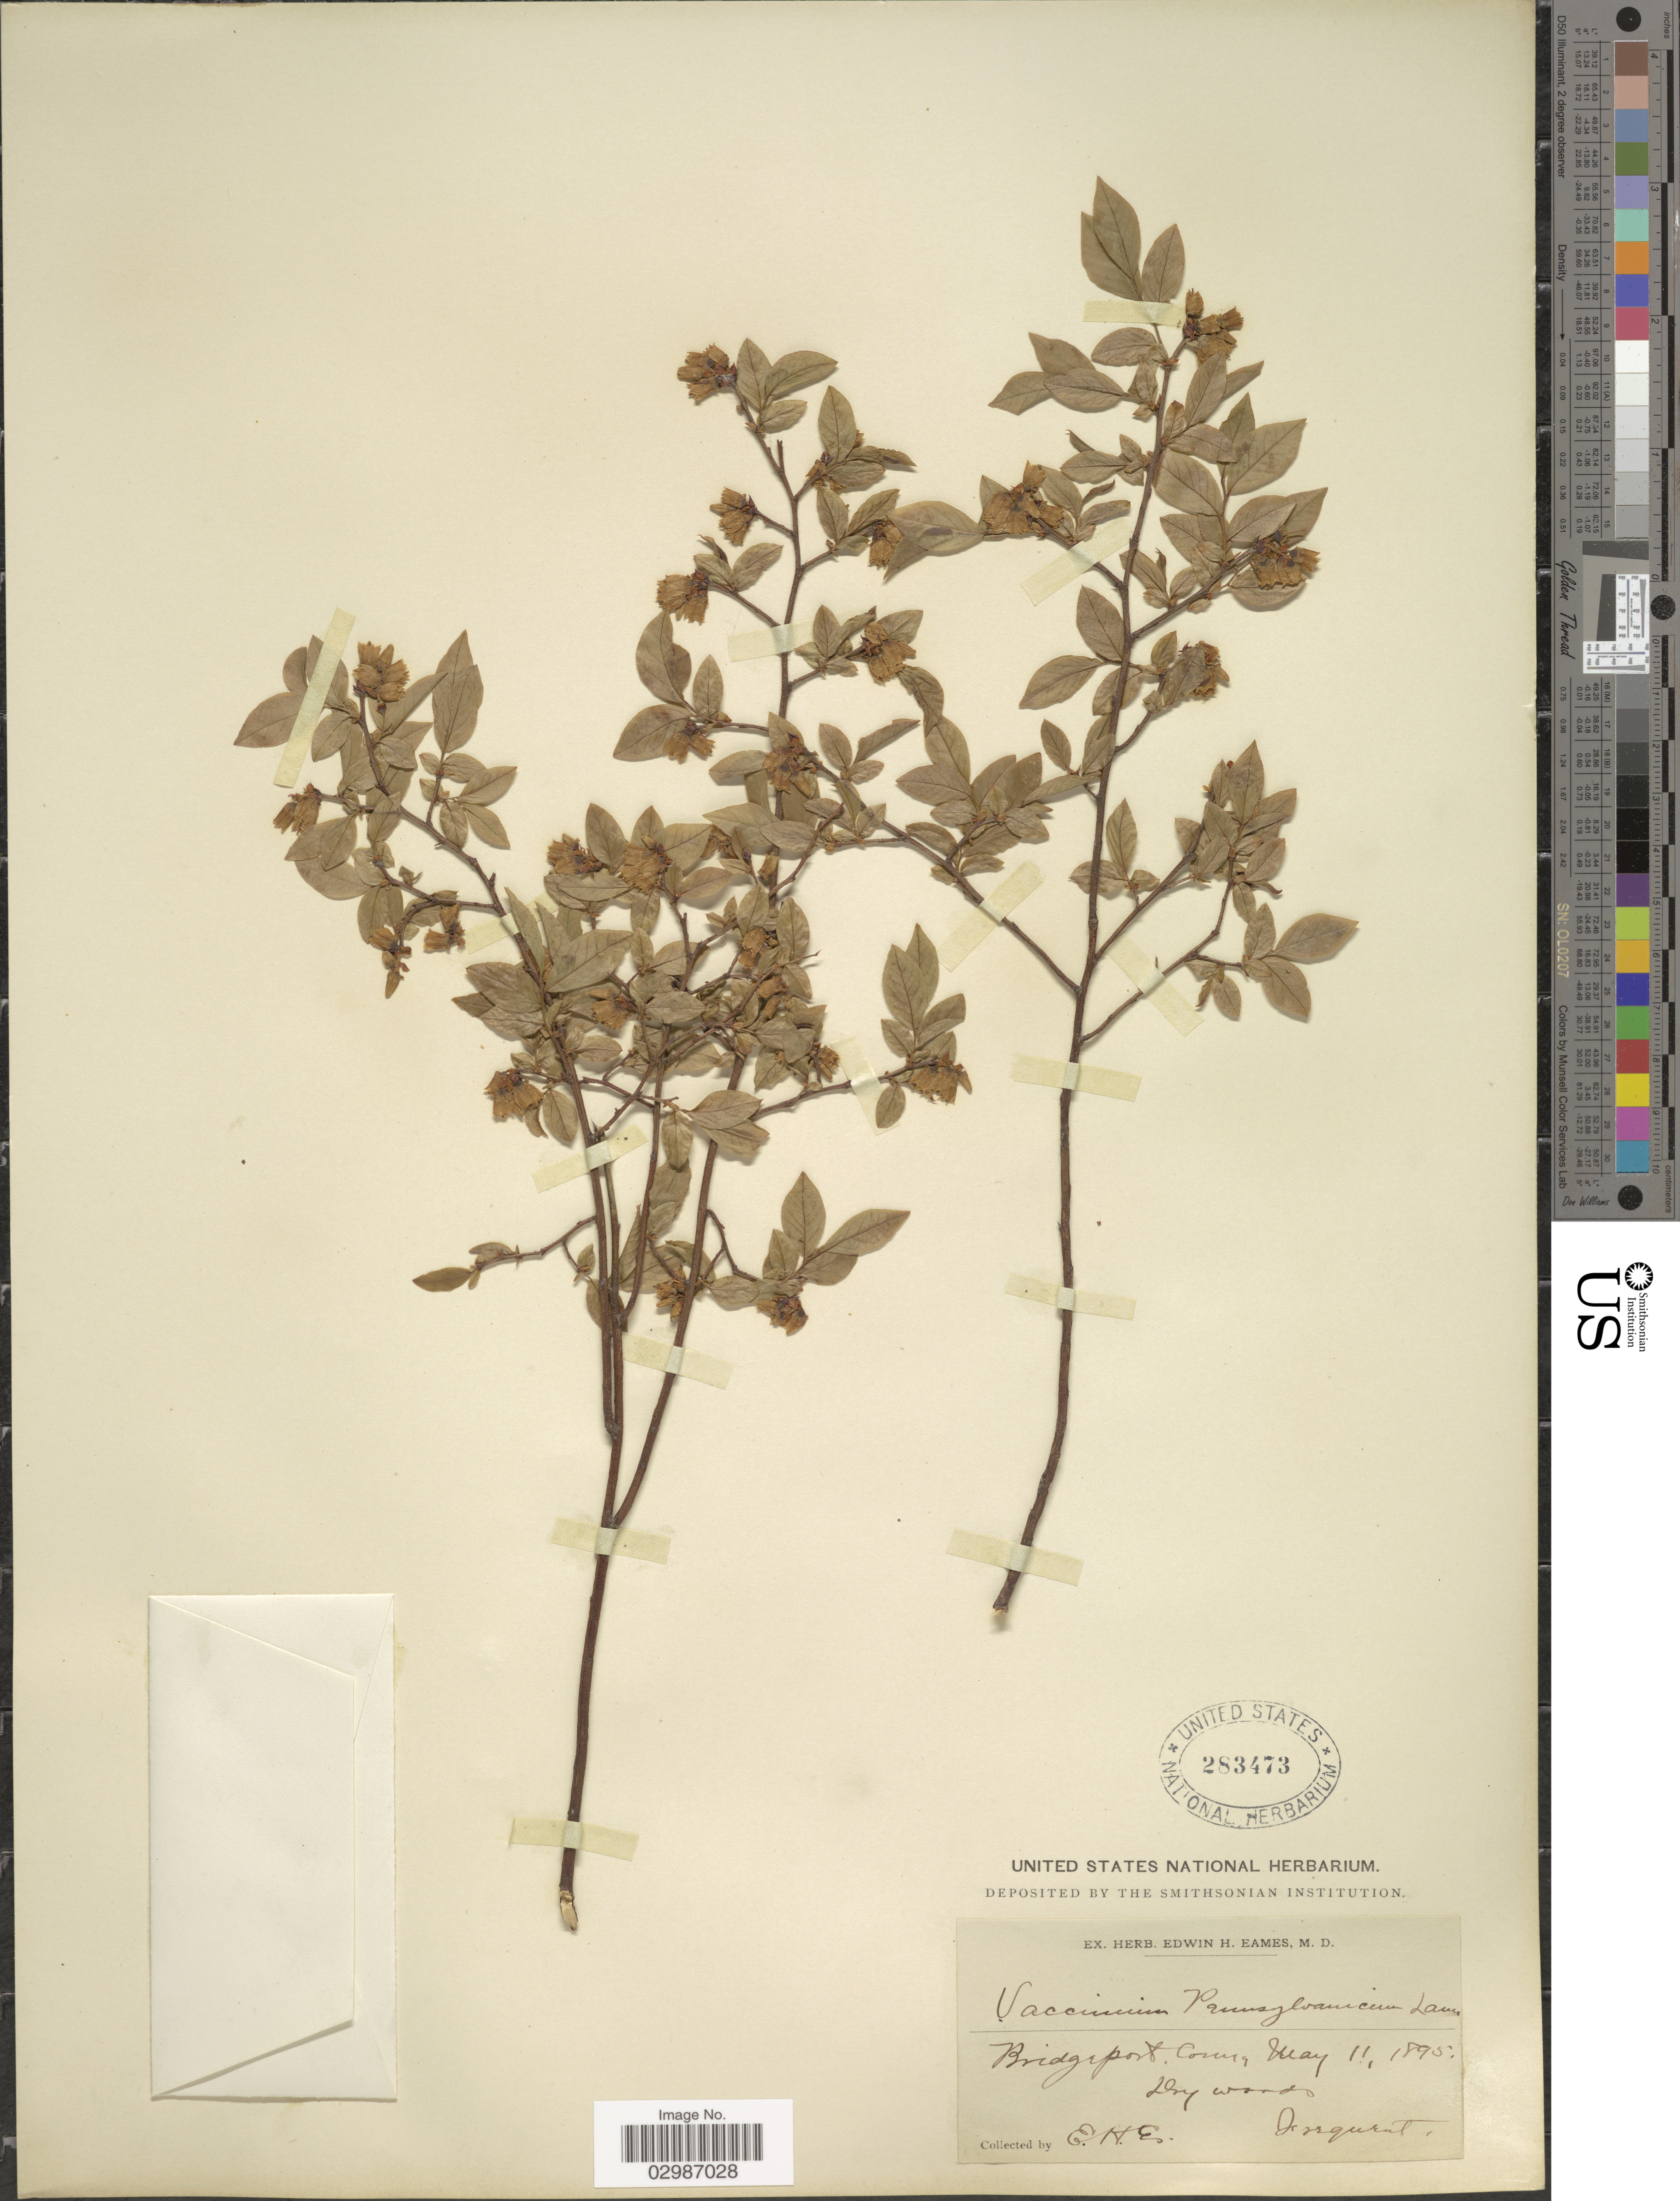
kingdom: Plantae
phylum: Tracheophyta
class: Magnoliopsida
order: Ericales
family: Ericaceae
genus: Vaccinium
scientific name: Vaccinium angustifolium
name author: Aiton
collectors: E. H. Eames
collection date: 1895-05-11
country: United States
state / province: Connecticut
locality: Bridgeport.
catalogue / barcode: US 283473